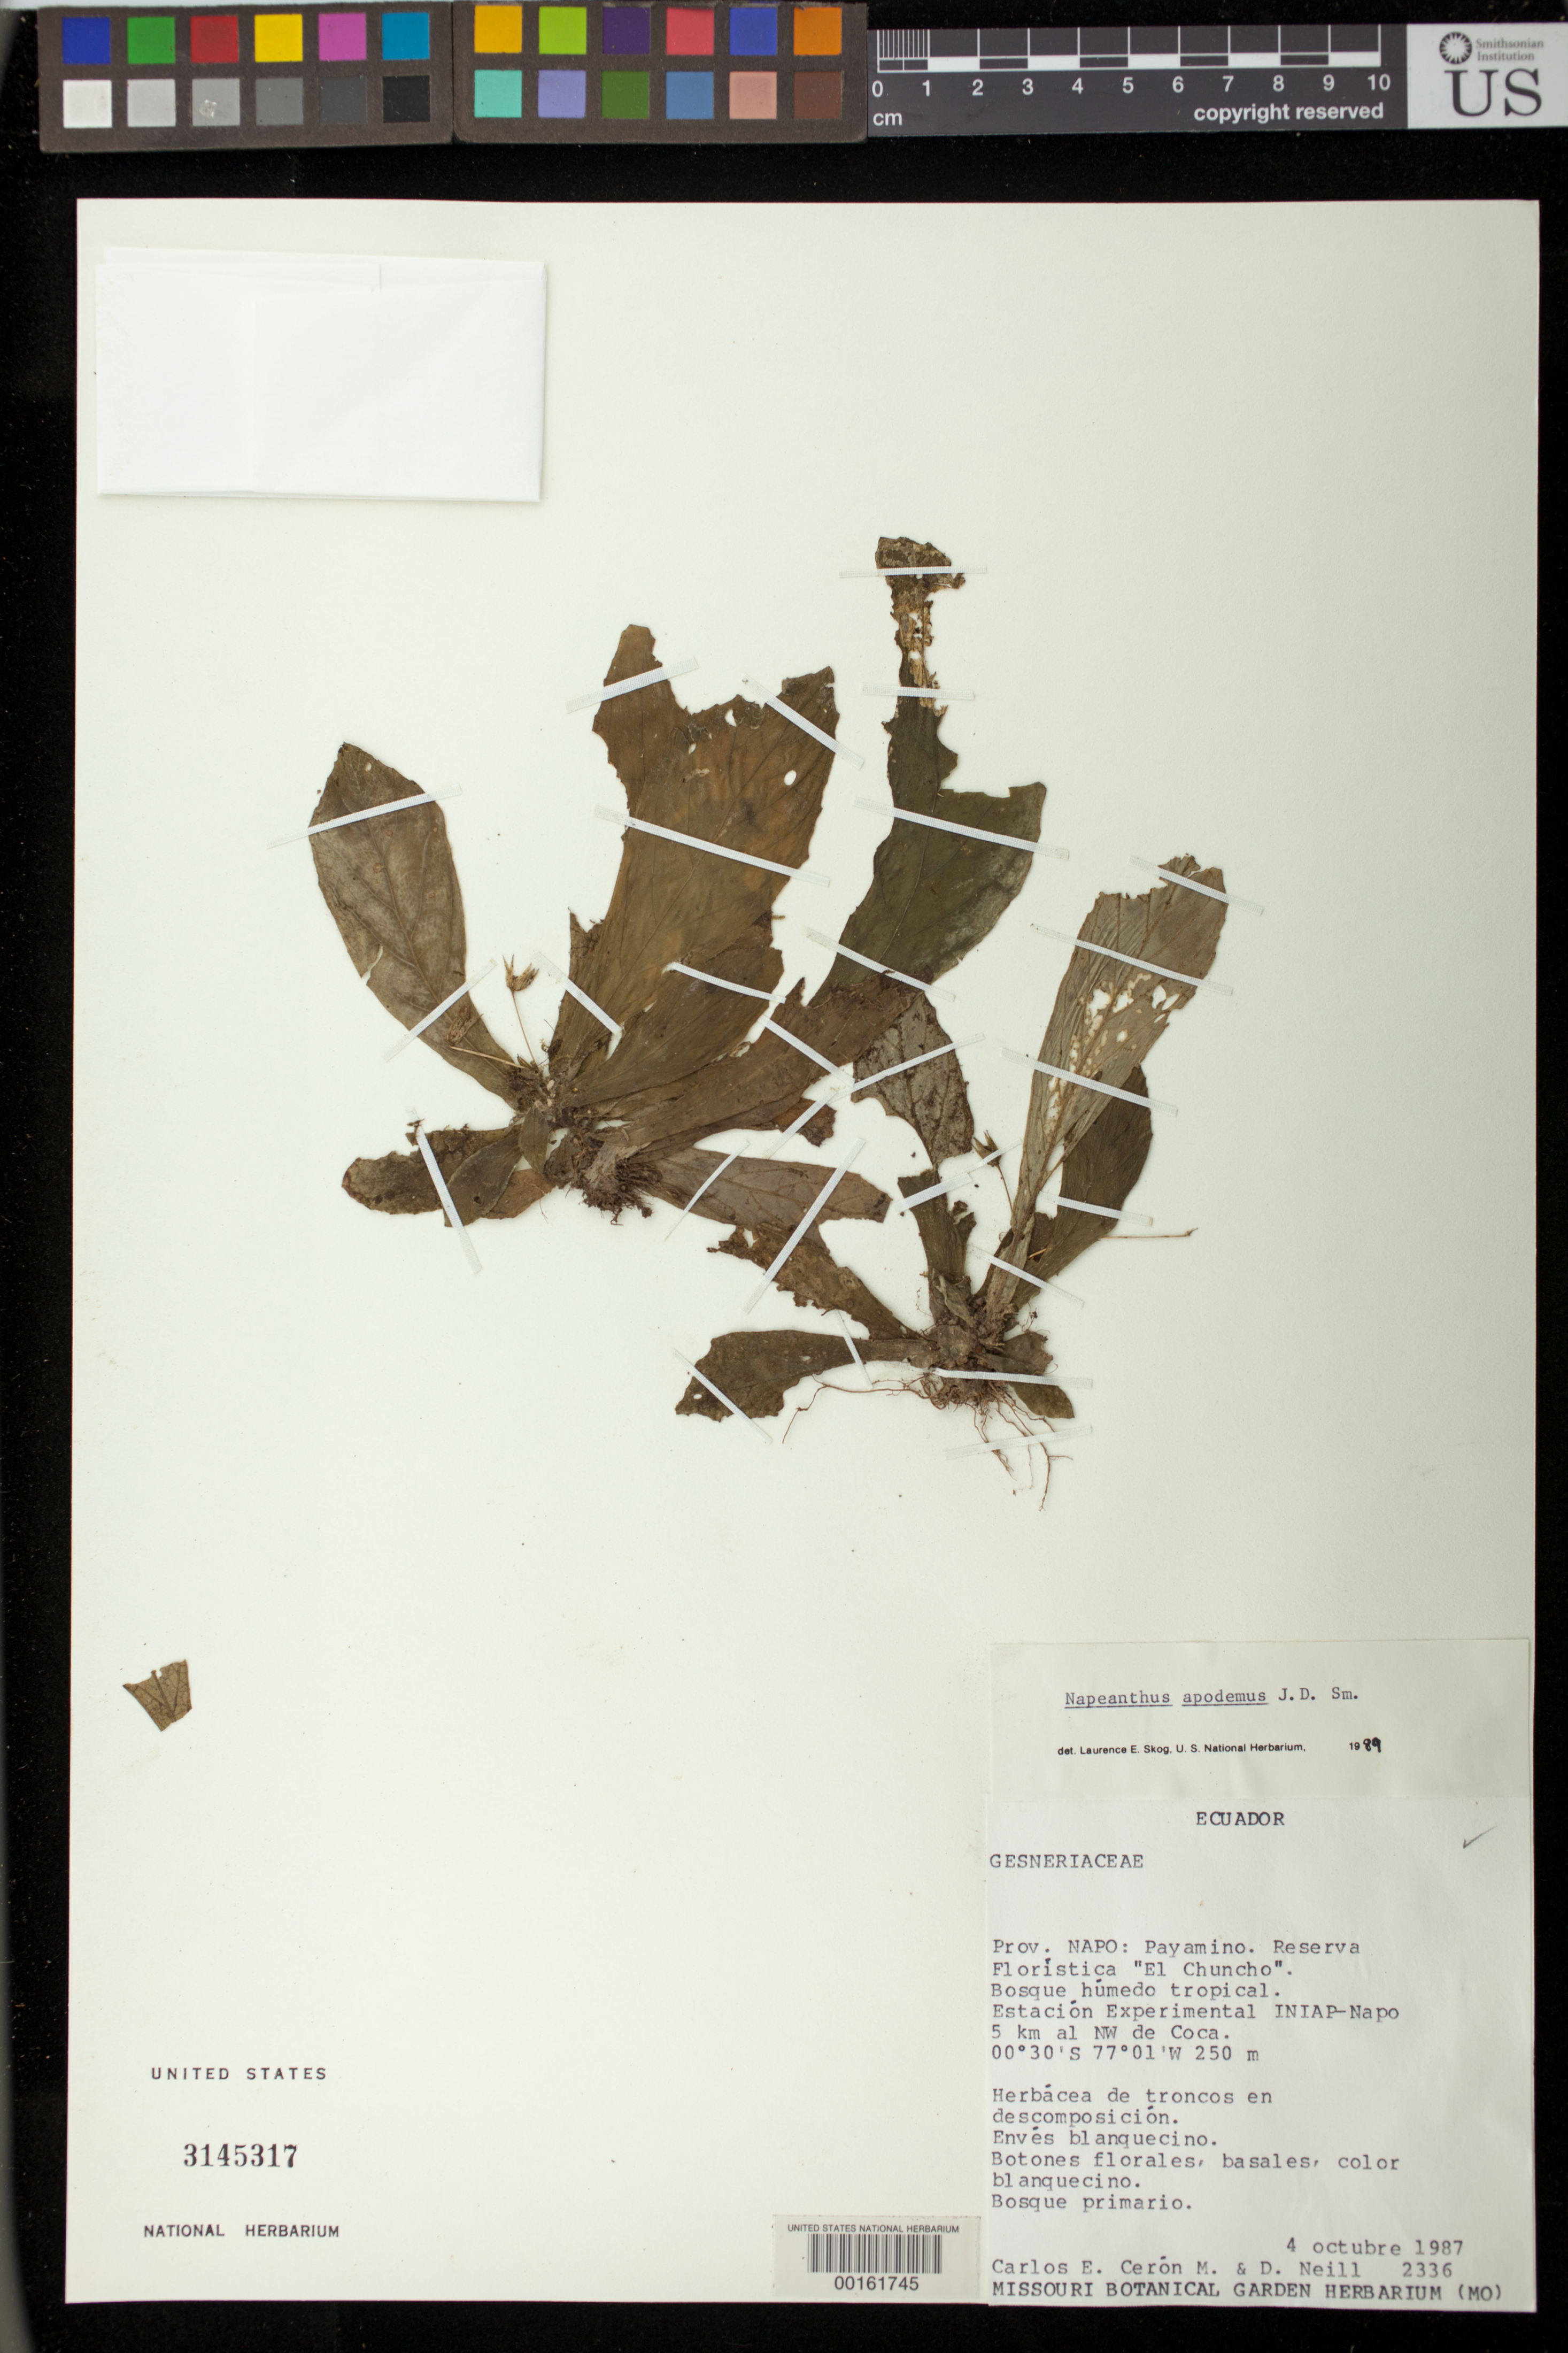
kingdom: Plantae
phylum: Tracheophyta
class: Magnoliopsida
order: Lamiales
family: Gesneriaceae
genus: Napeanthus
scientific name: Napeanthus apodemus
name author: Donn. Sm.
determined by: Clark, J. L., (SEL), The Marie Selby Botanical Garden (UNITED STATES)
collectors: C. E. Cerón M. & D. A. Neill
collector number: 2336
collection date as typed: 04 Oct 1987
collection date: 1987-10-04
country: Ecuador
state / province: Napo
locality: Payamino, Reserva Florística "El Chunco", Estación Experimental INIAP-Napo, 5 km al NW de Coca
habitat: Humid tropical forest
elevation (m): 250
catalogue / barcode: US 3145317